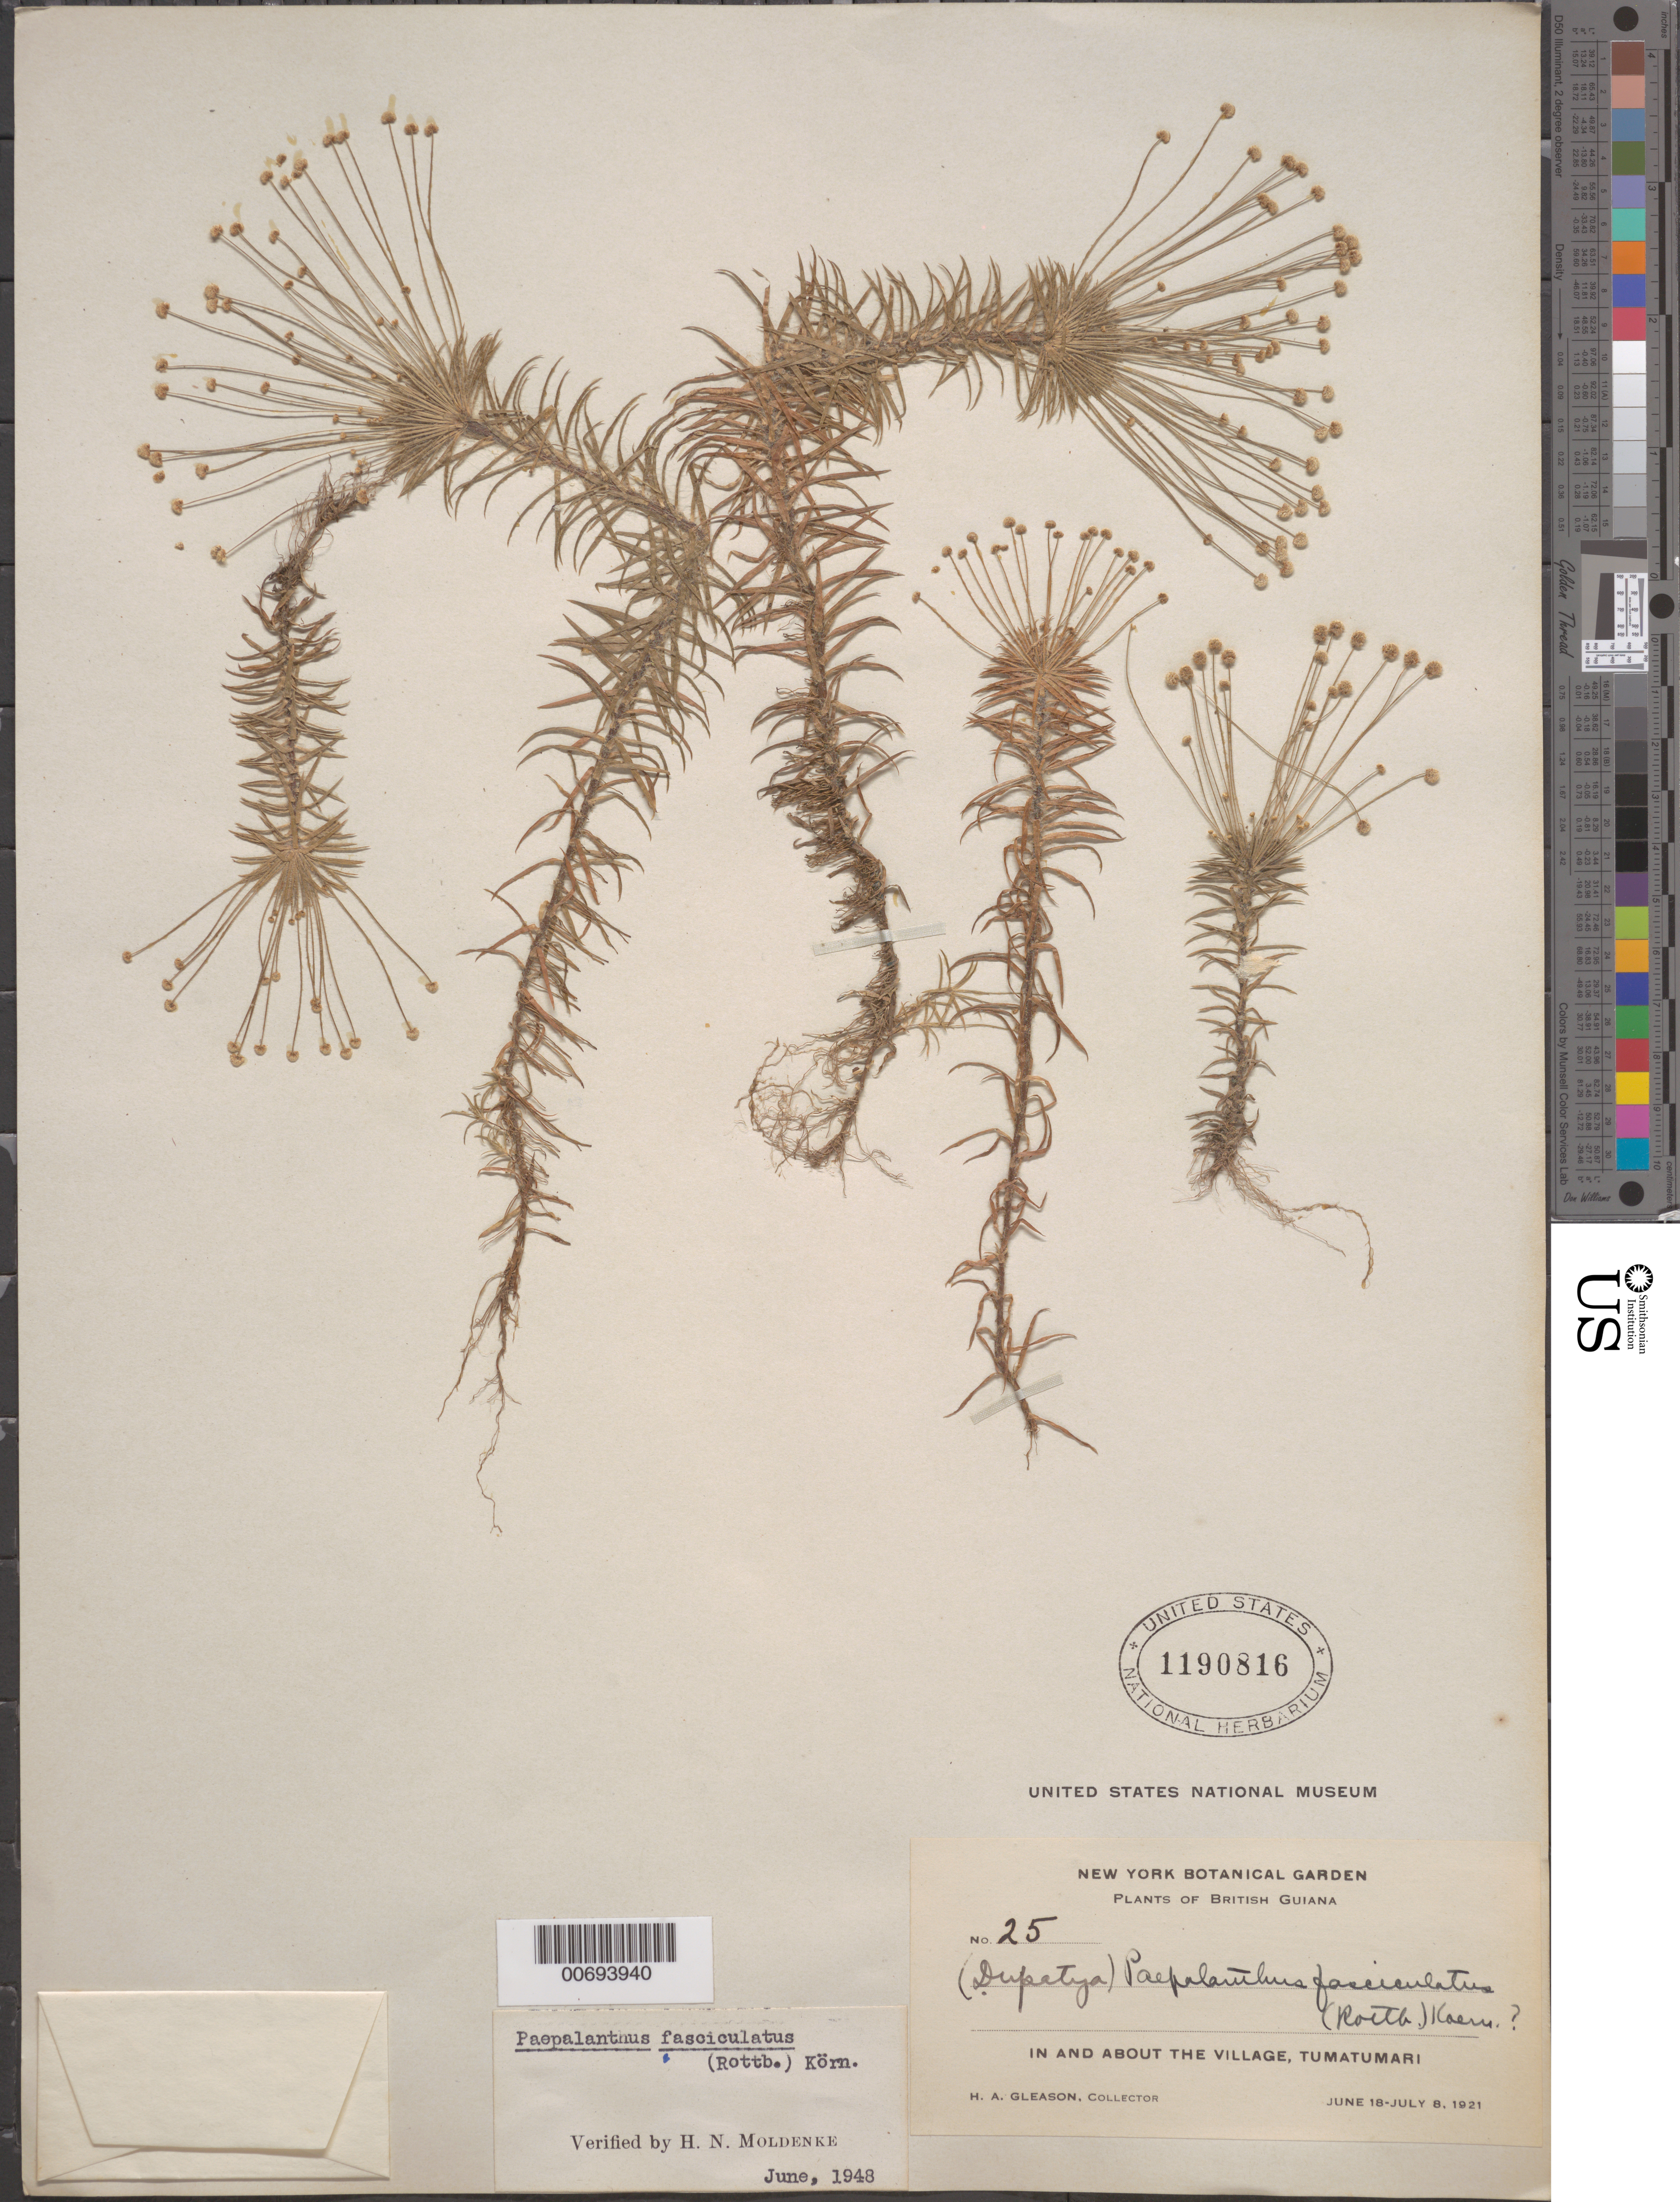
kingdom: Plantae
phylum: Tracheophyta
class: Liliopsida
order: Poales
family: Eriocaulaceae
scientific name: Giuliettia fasciculata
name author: (Rottb.) Andrino & Sano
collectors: H. A. Gleason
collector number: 25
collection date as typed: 18-Jun-21 to 8-Jul-21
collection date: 1921-06-18/1921-07-08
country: Guyana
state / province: Potaro-Siparuni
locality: Tumatumari Village, Potaro R.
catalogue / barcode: US 1190816